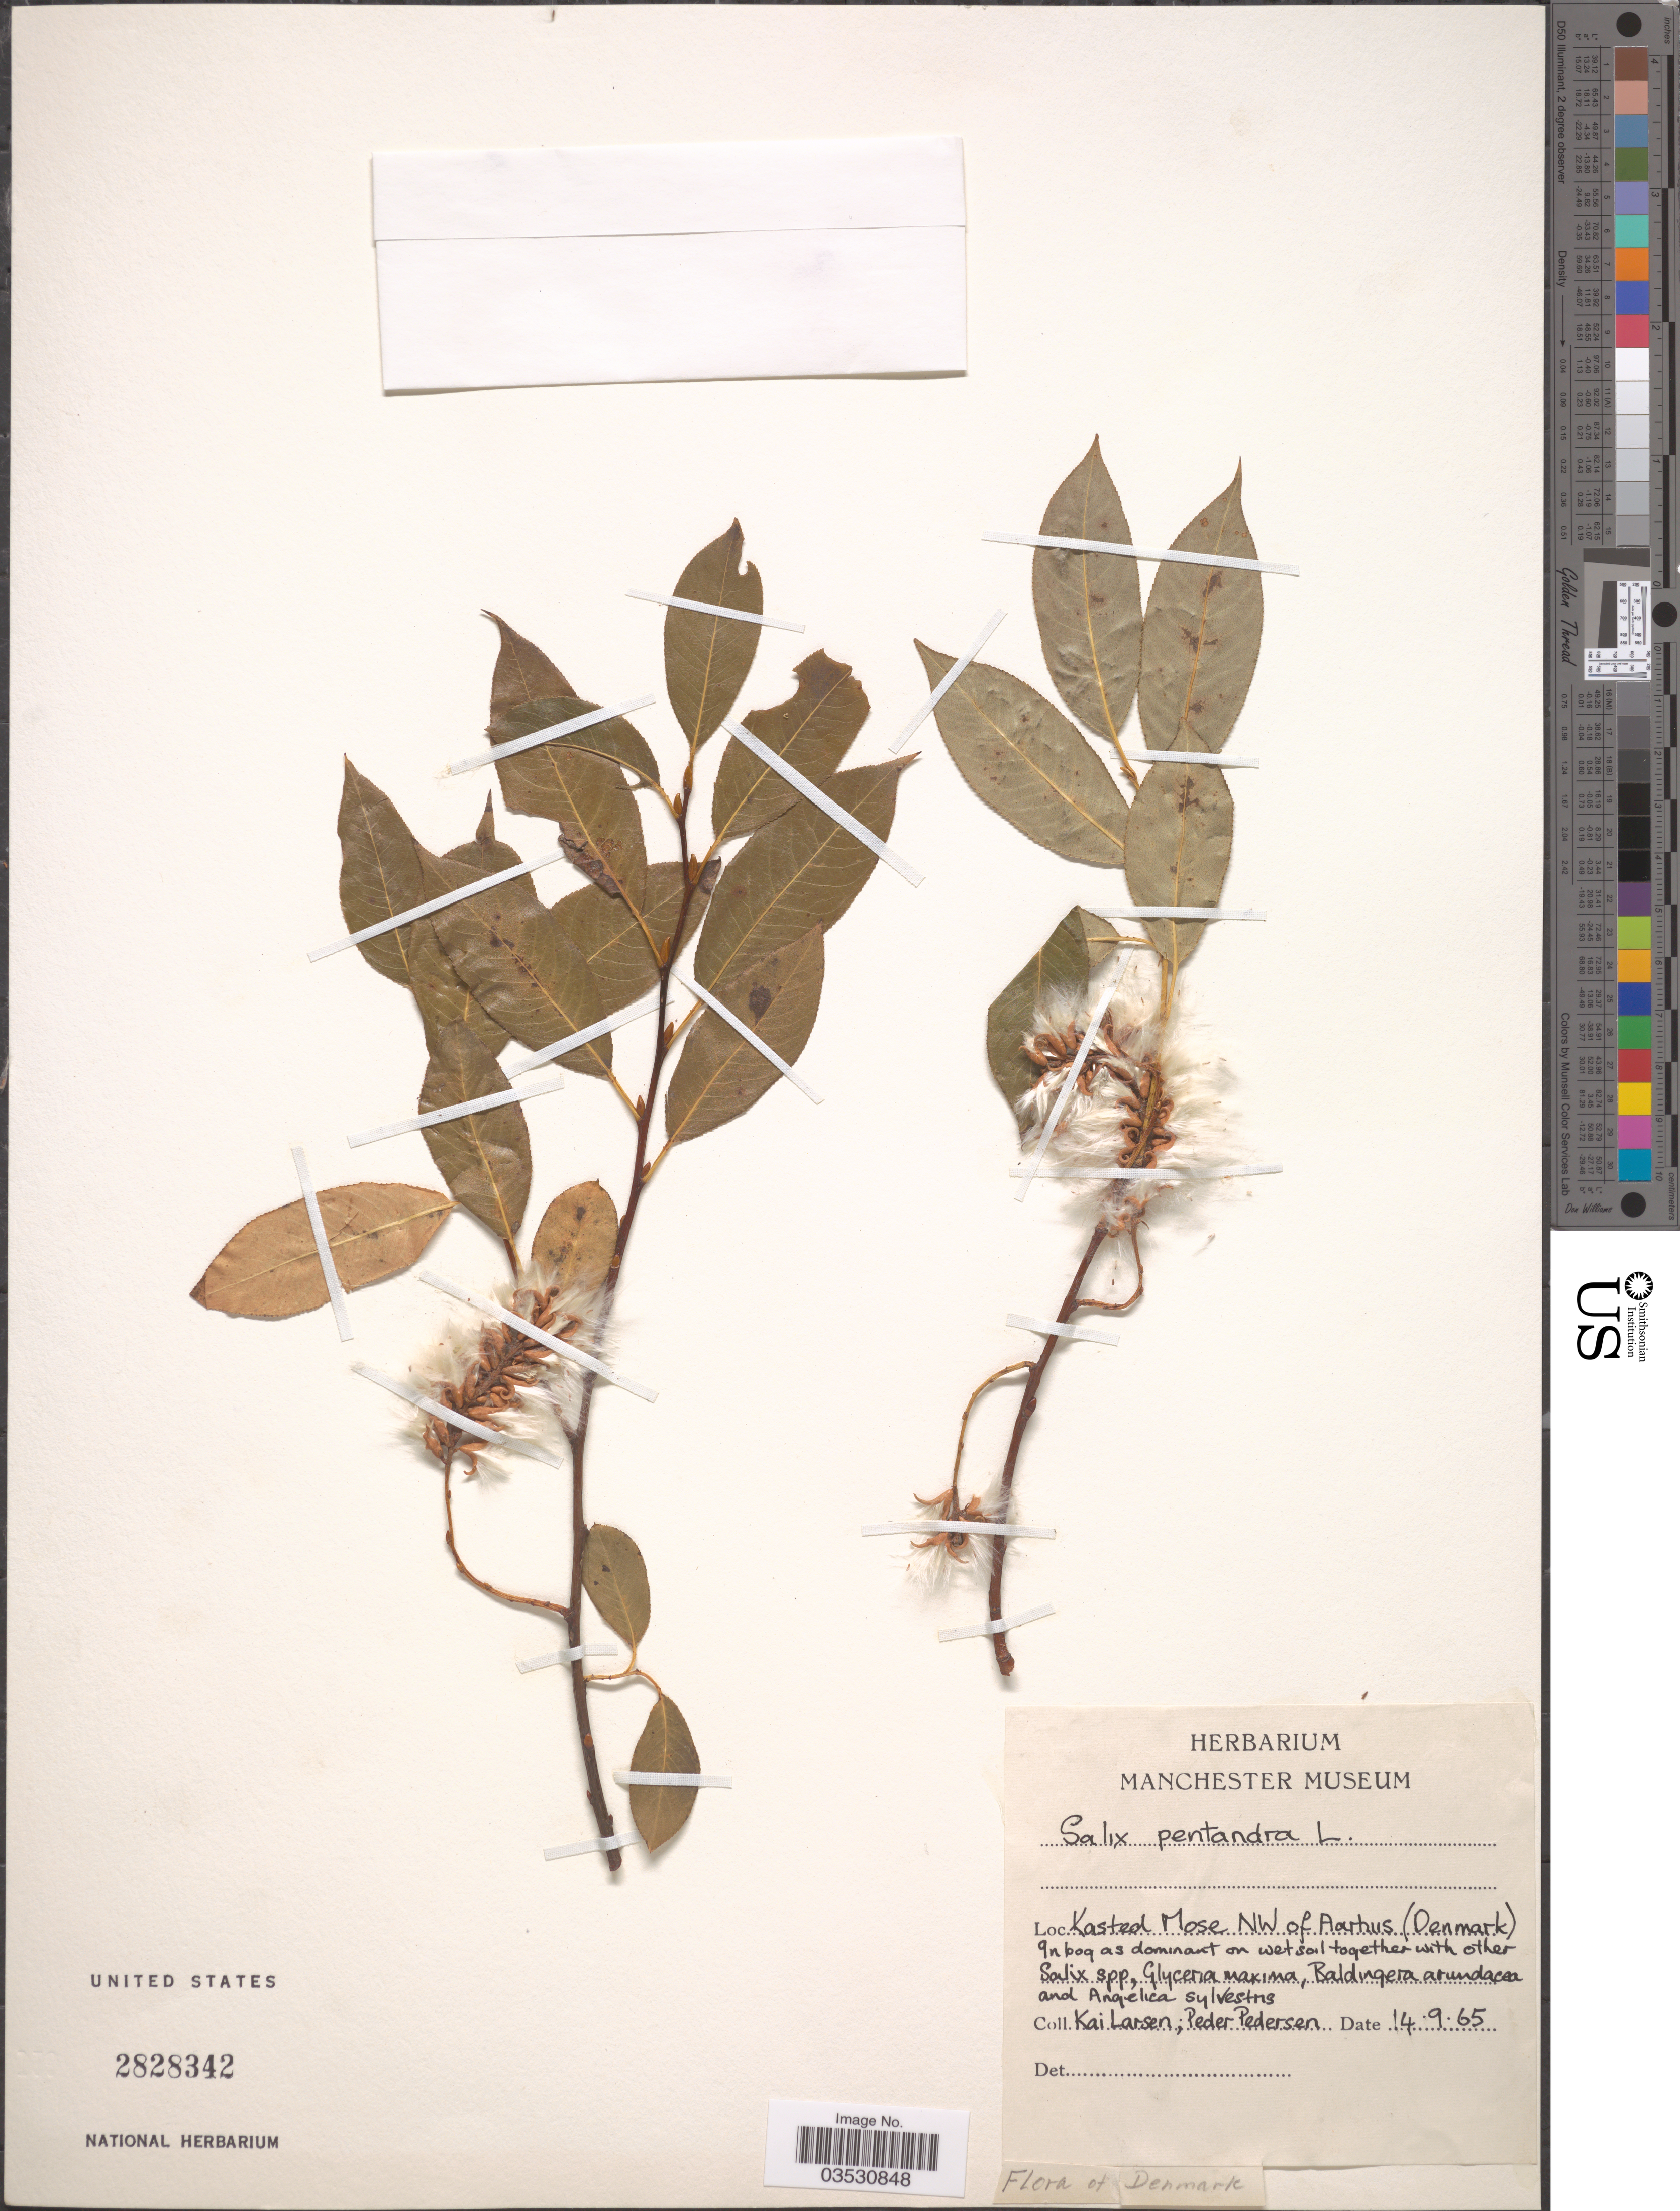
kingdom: Plantae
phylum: Tracheophyta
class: Magnoliopsida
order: Malpighiales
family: Salicaceae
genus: Salix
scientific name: Salix pentandra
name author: L.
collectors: K. Larsen & P. Pedersen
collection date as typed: Transcribed d/m/y: 14/9/65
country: Denmark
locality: Kasted Mose NW of Aarhus.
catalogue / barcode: US 2828342